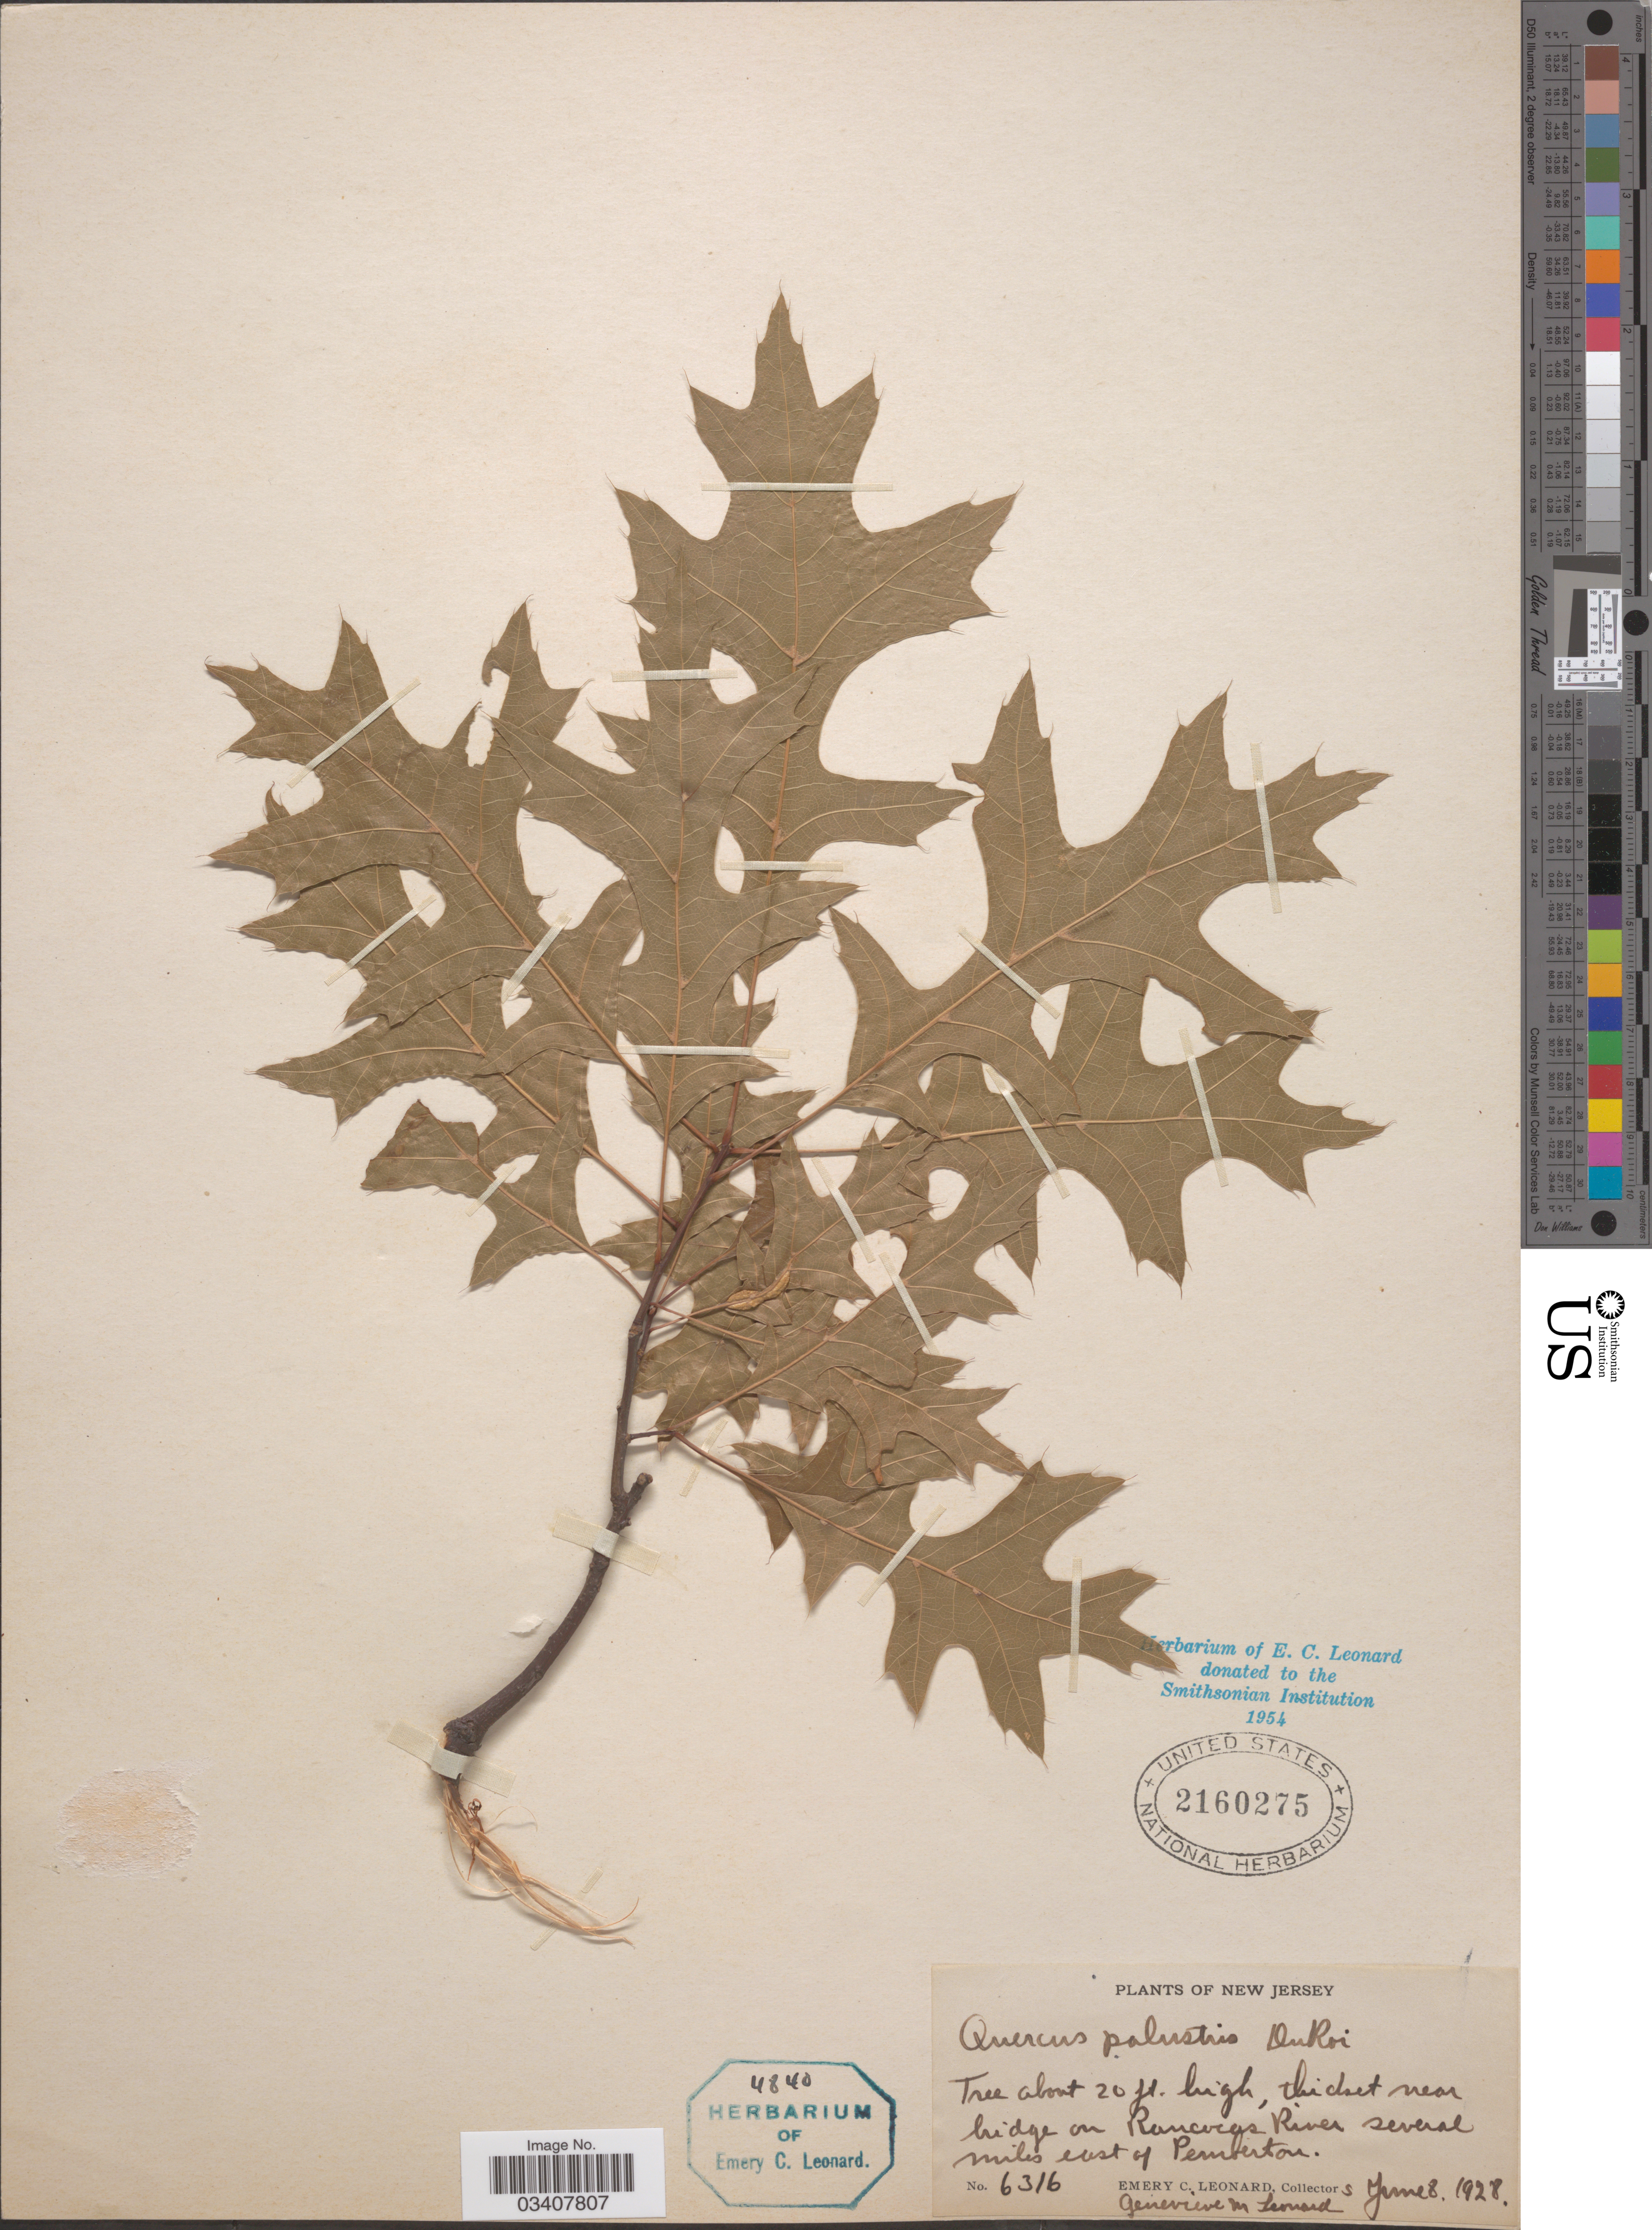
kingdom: Plantae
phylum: Tracheophyta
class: Magnoliopsida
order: Fagales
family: Fagaceae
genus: Quercus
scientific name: Quercus palustris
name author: Münchh.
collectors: E. C. Leonard & G. M. Leonard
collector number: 6316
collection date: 1928-06-08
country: United States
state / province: New Jersey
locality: Thicket near bridge on Rancocas River several miles east of Pemberton.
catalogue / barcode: US 2160275